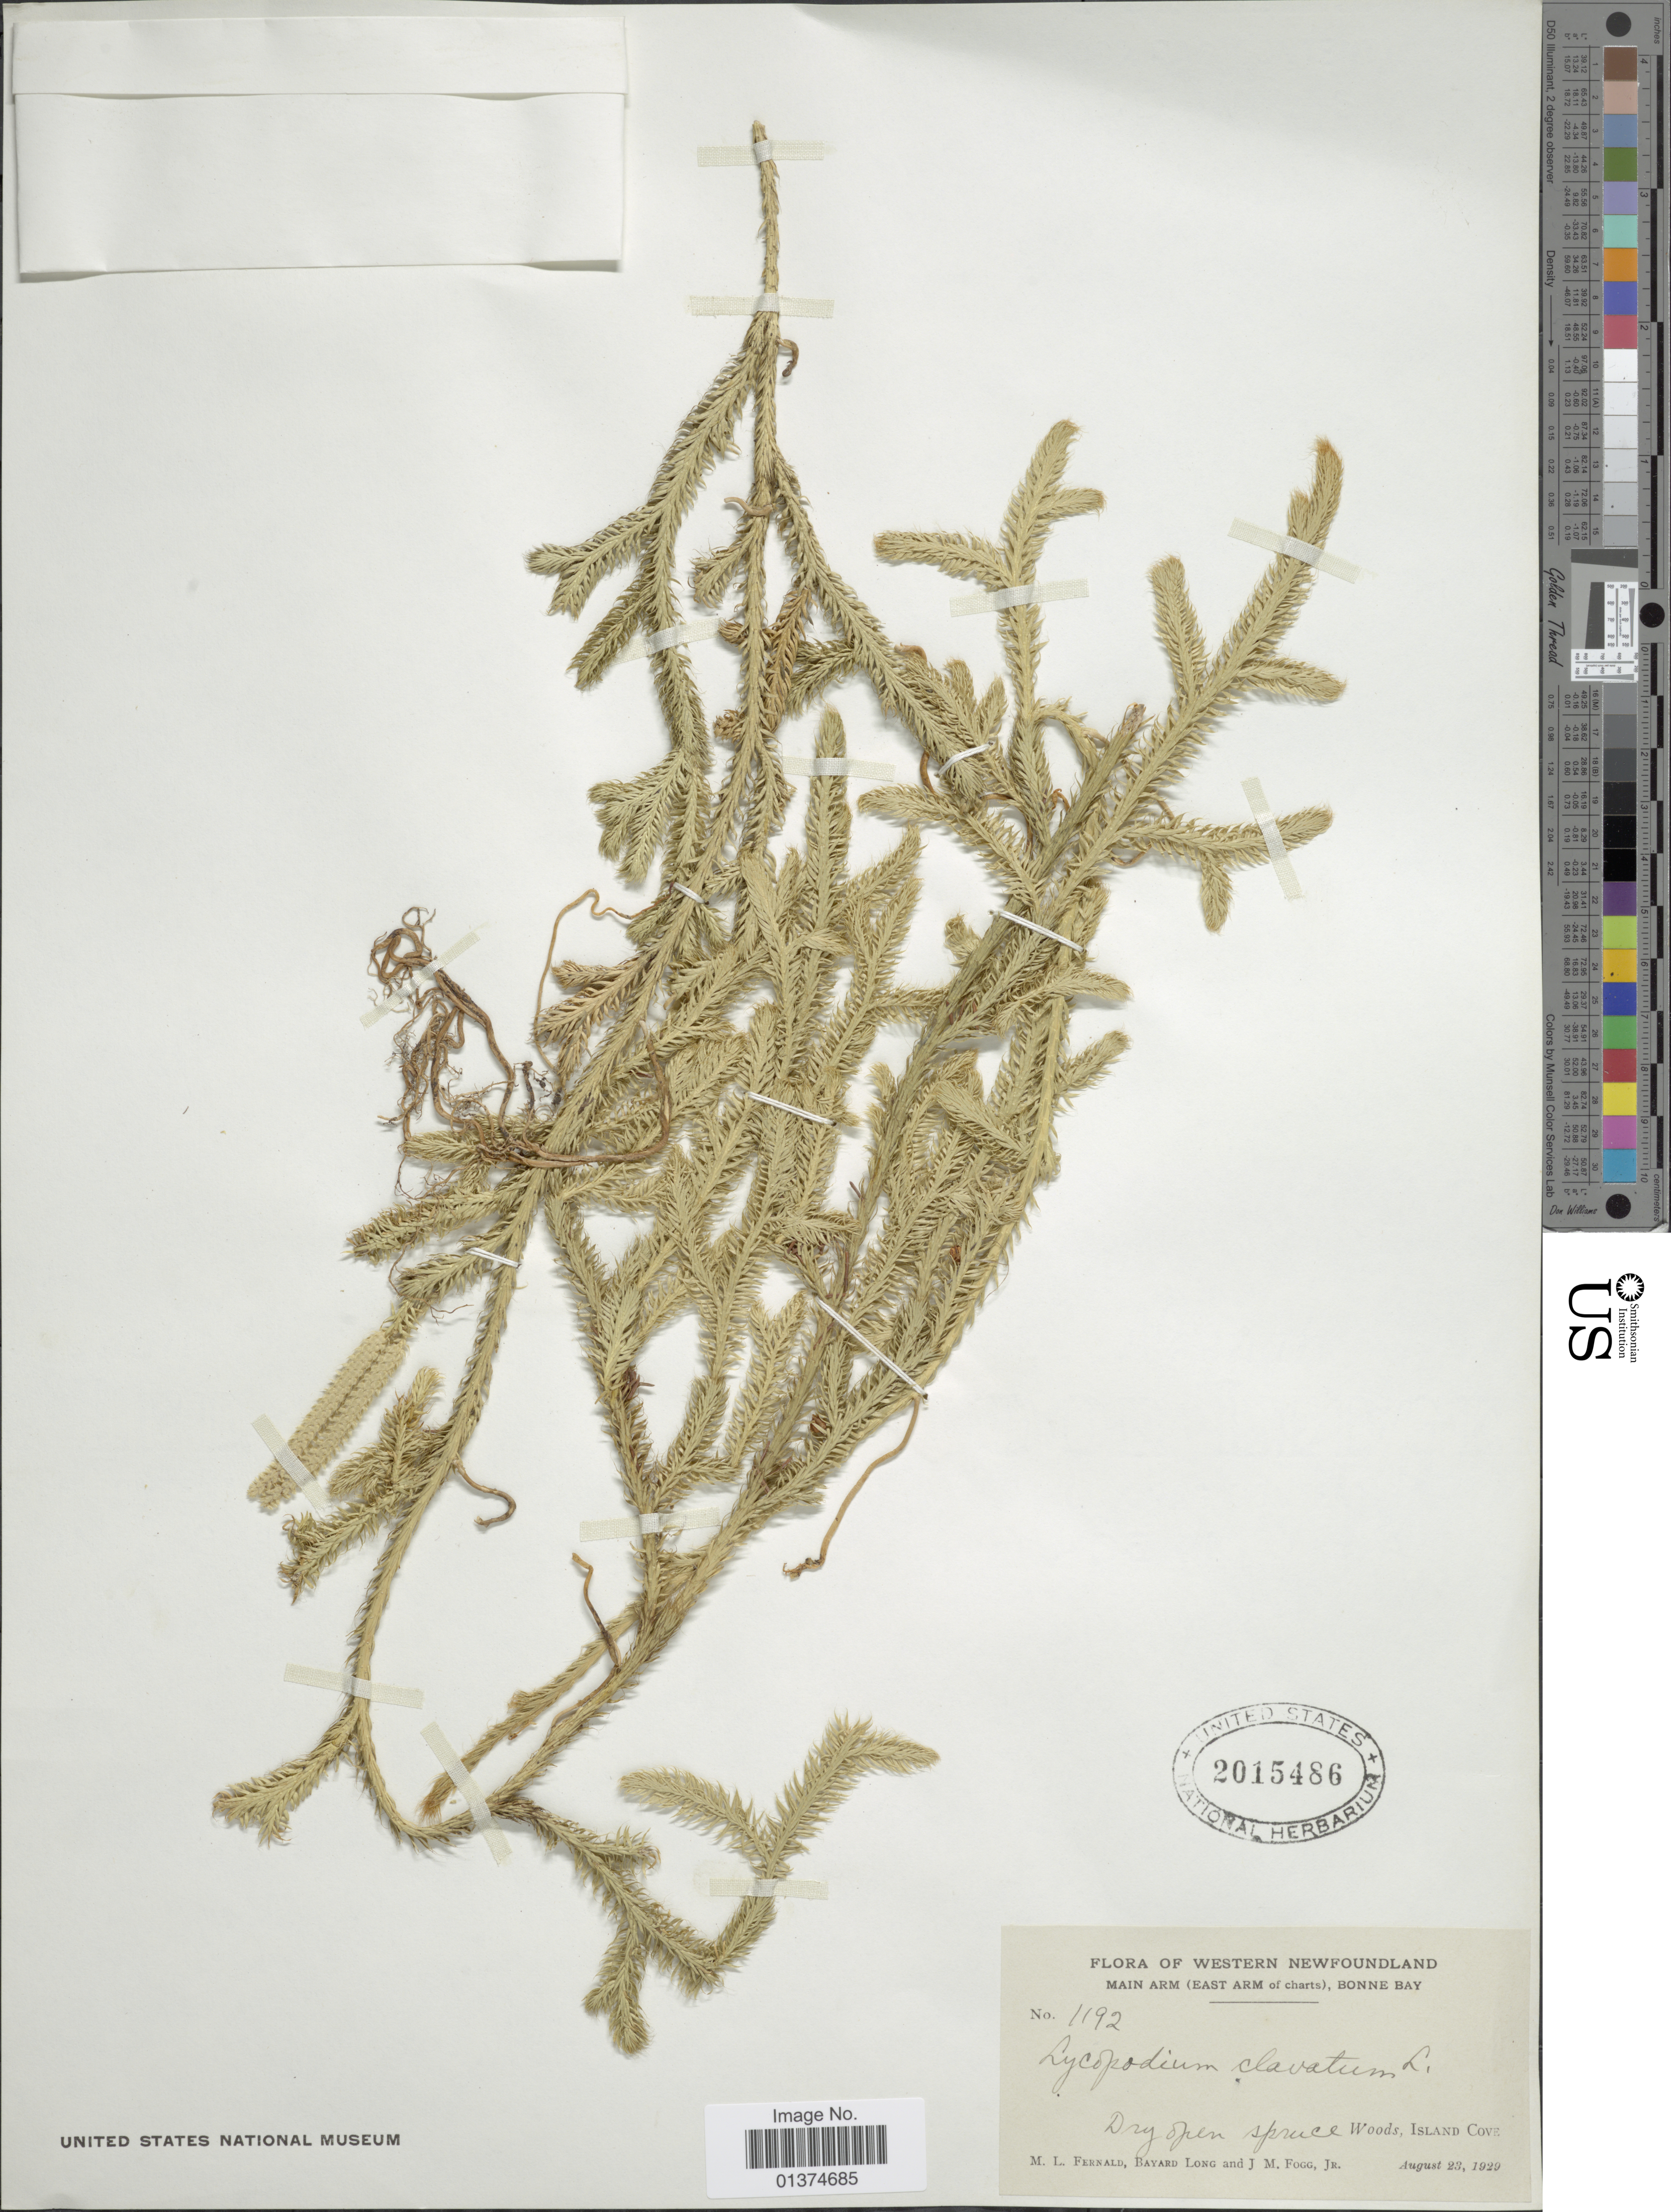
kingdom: Plantae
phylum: Tracheophyta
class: Lycopodiopsida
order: Lycopodiales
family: Lycopodiaceae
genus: Lycopodium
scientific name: Lycopodium clavatum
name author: L.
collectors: M. L. Fernald, B. H. Long & J. Fogg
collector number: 1192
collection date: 1929-08-23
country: Canada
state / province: Newfoundland and Labrador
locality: Western Newfoundland, Main Arm (East Arm of charts), Bonne Bay, Dry open spruce Woods, Island Cove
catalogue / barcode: US 2015486